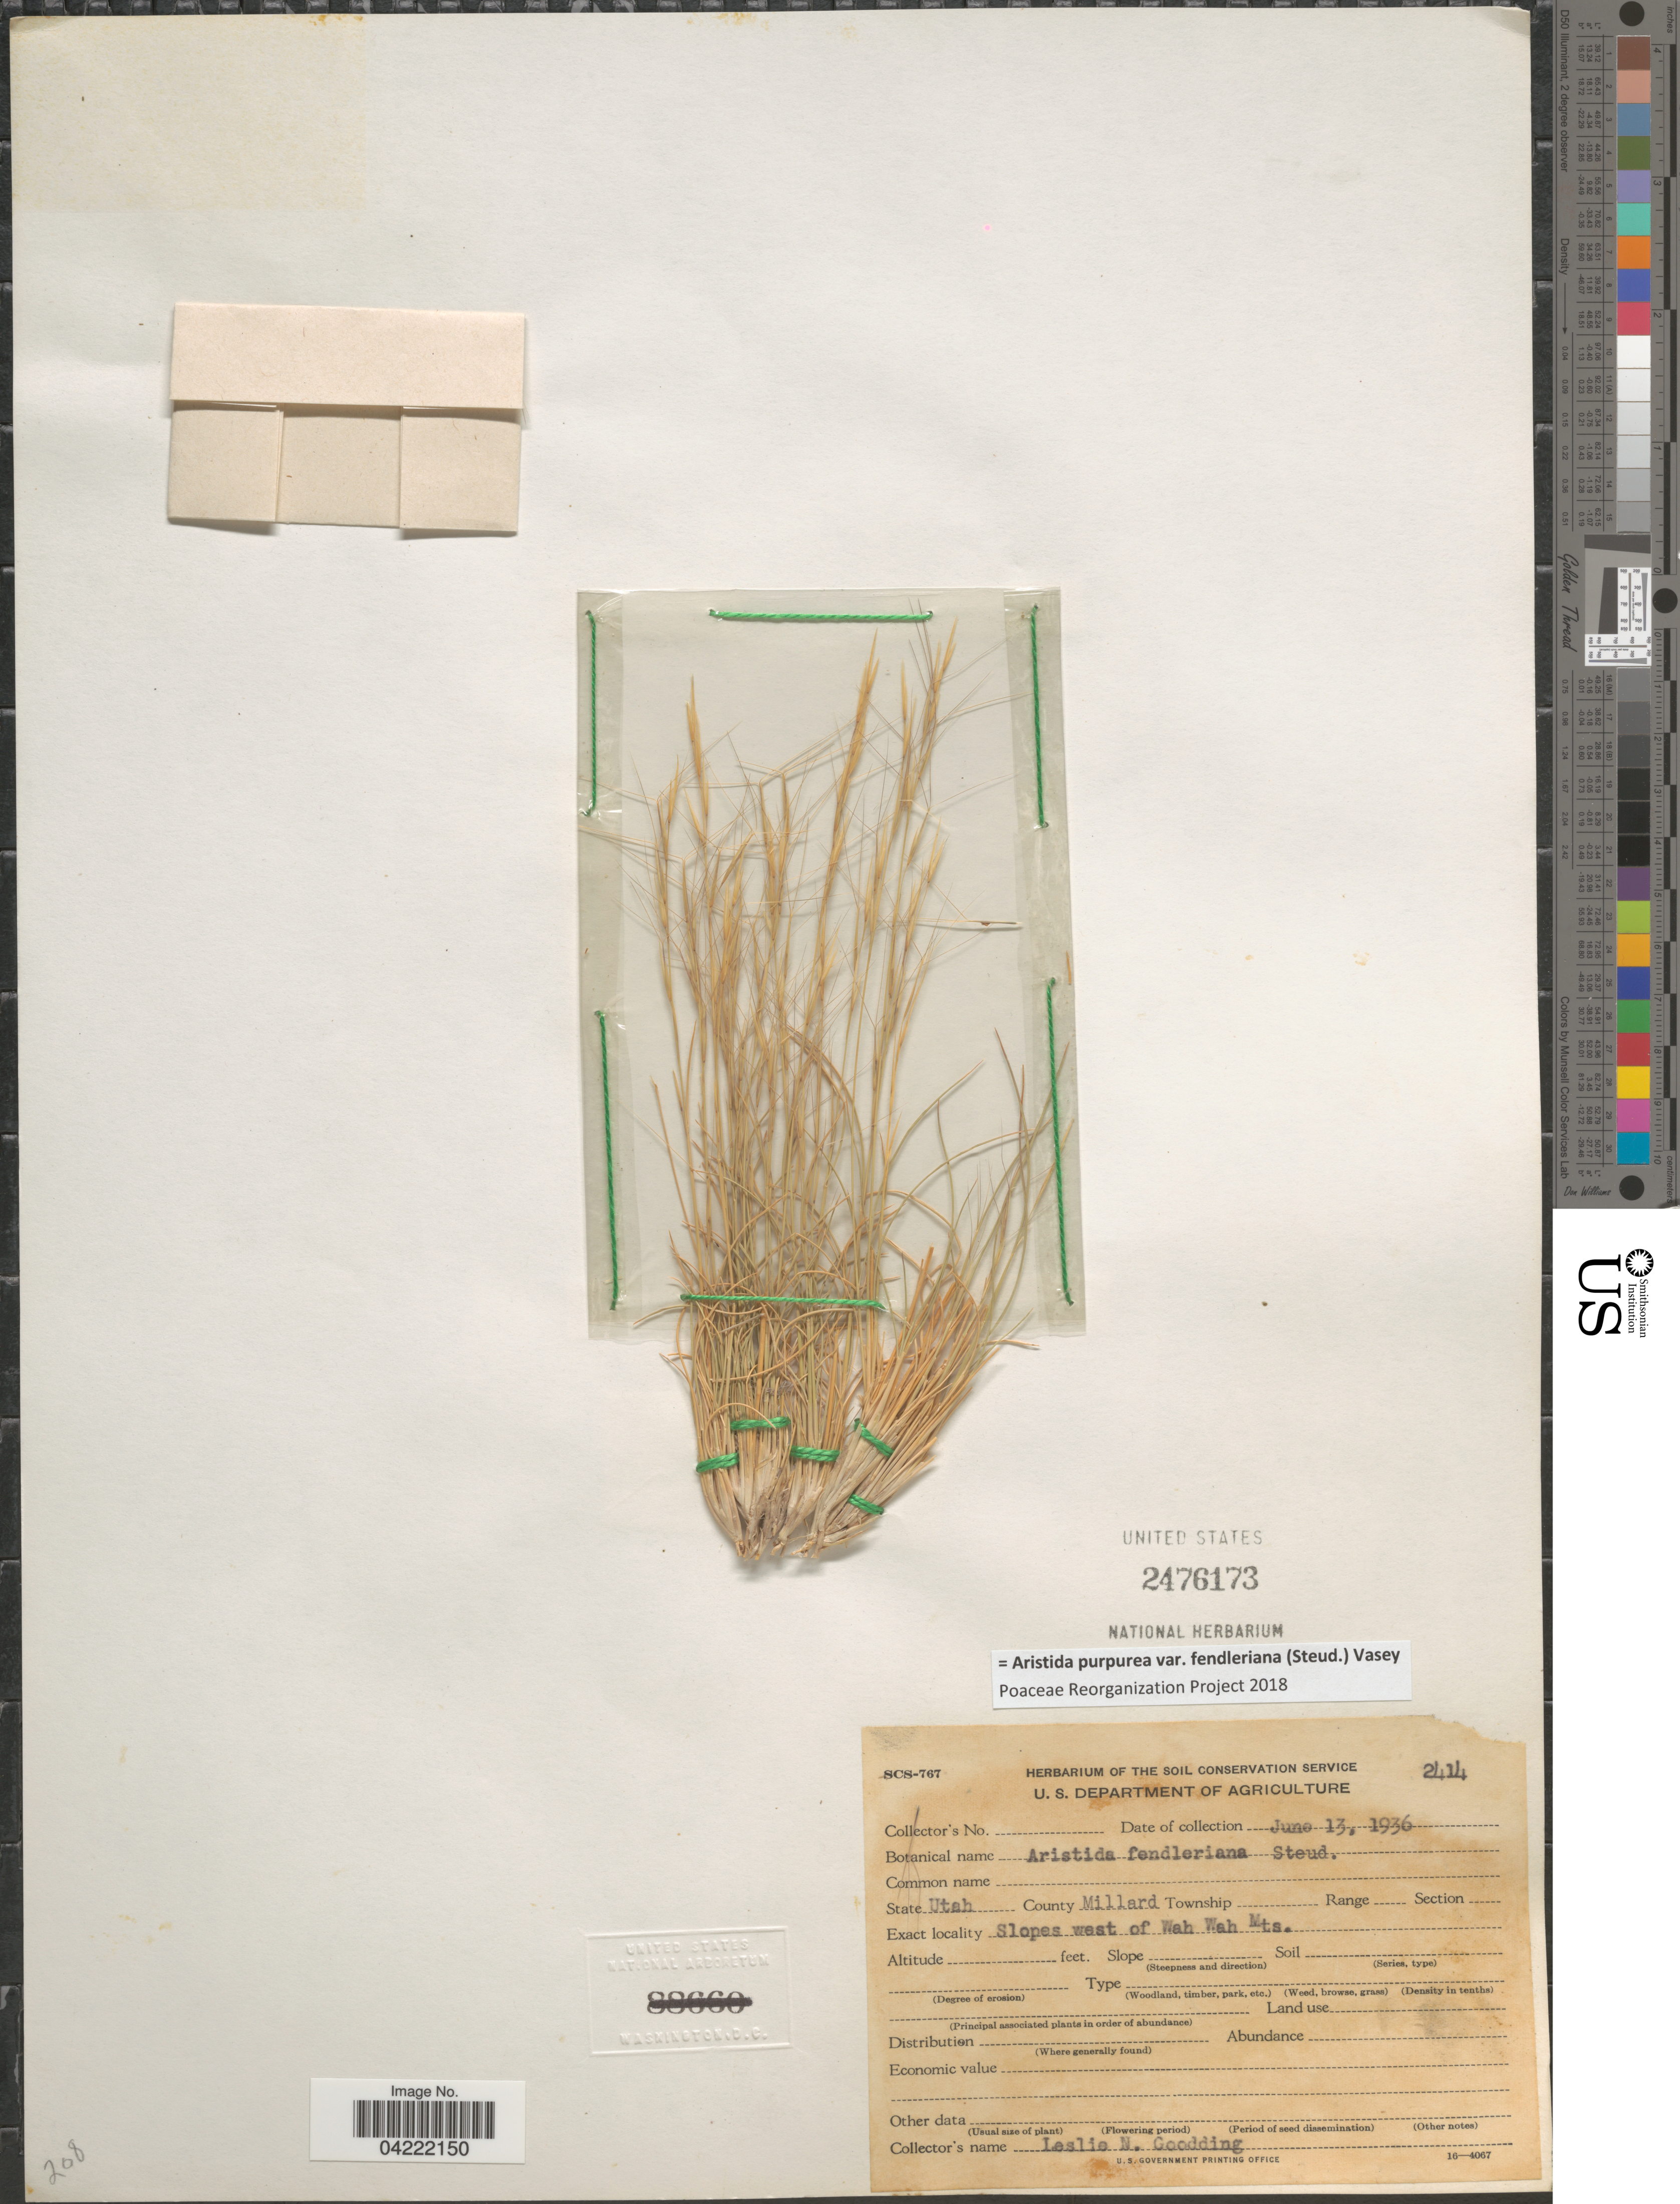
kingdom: Plantae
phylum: Tracheophyta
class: Liliopsida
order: Poales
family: Poaceae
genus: Aristida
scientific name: Aristida purpurea var. fendleriana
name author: (Steud.) Vasey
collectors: L. N. Goodding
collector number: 2414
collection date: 1936-06-13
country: United States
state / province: Utah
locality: County Millard. Slopes west of Wah Wah Mts.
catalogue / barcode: US 2476173